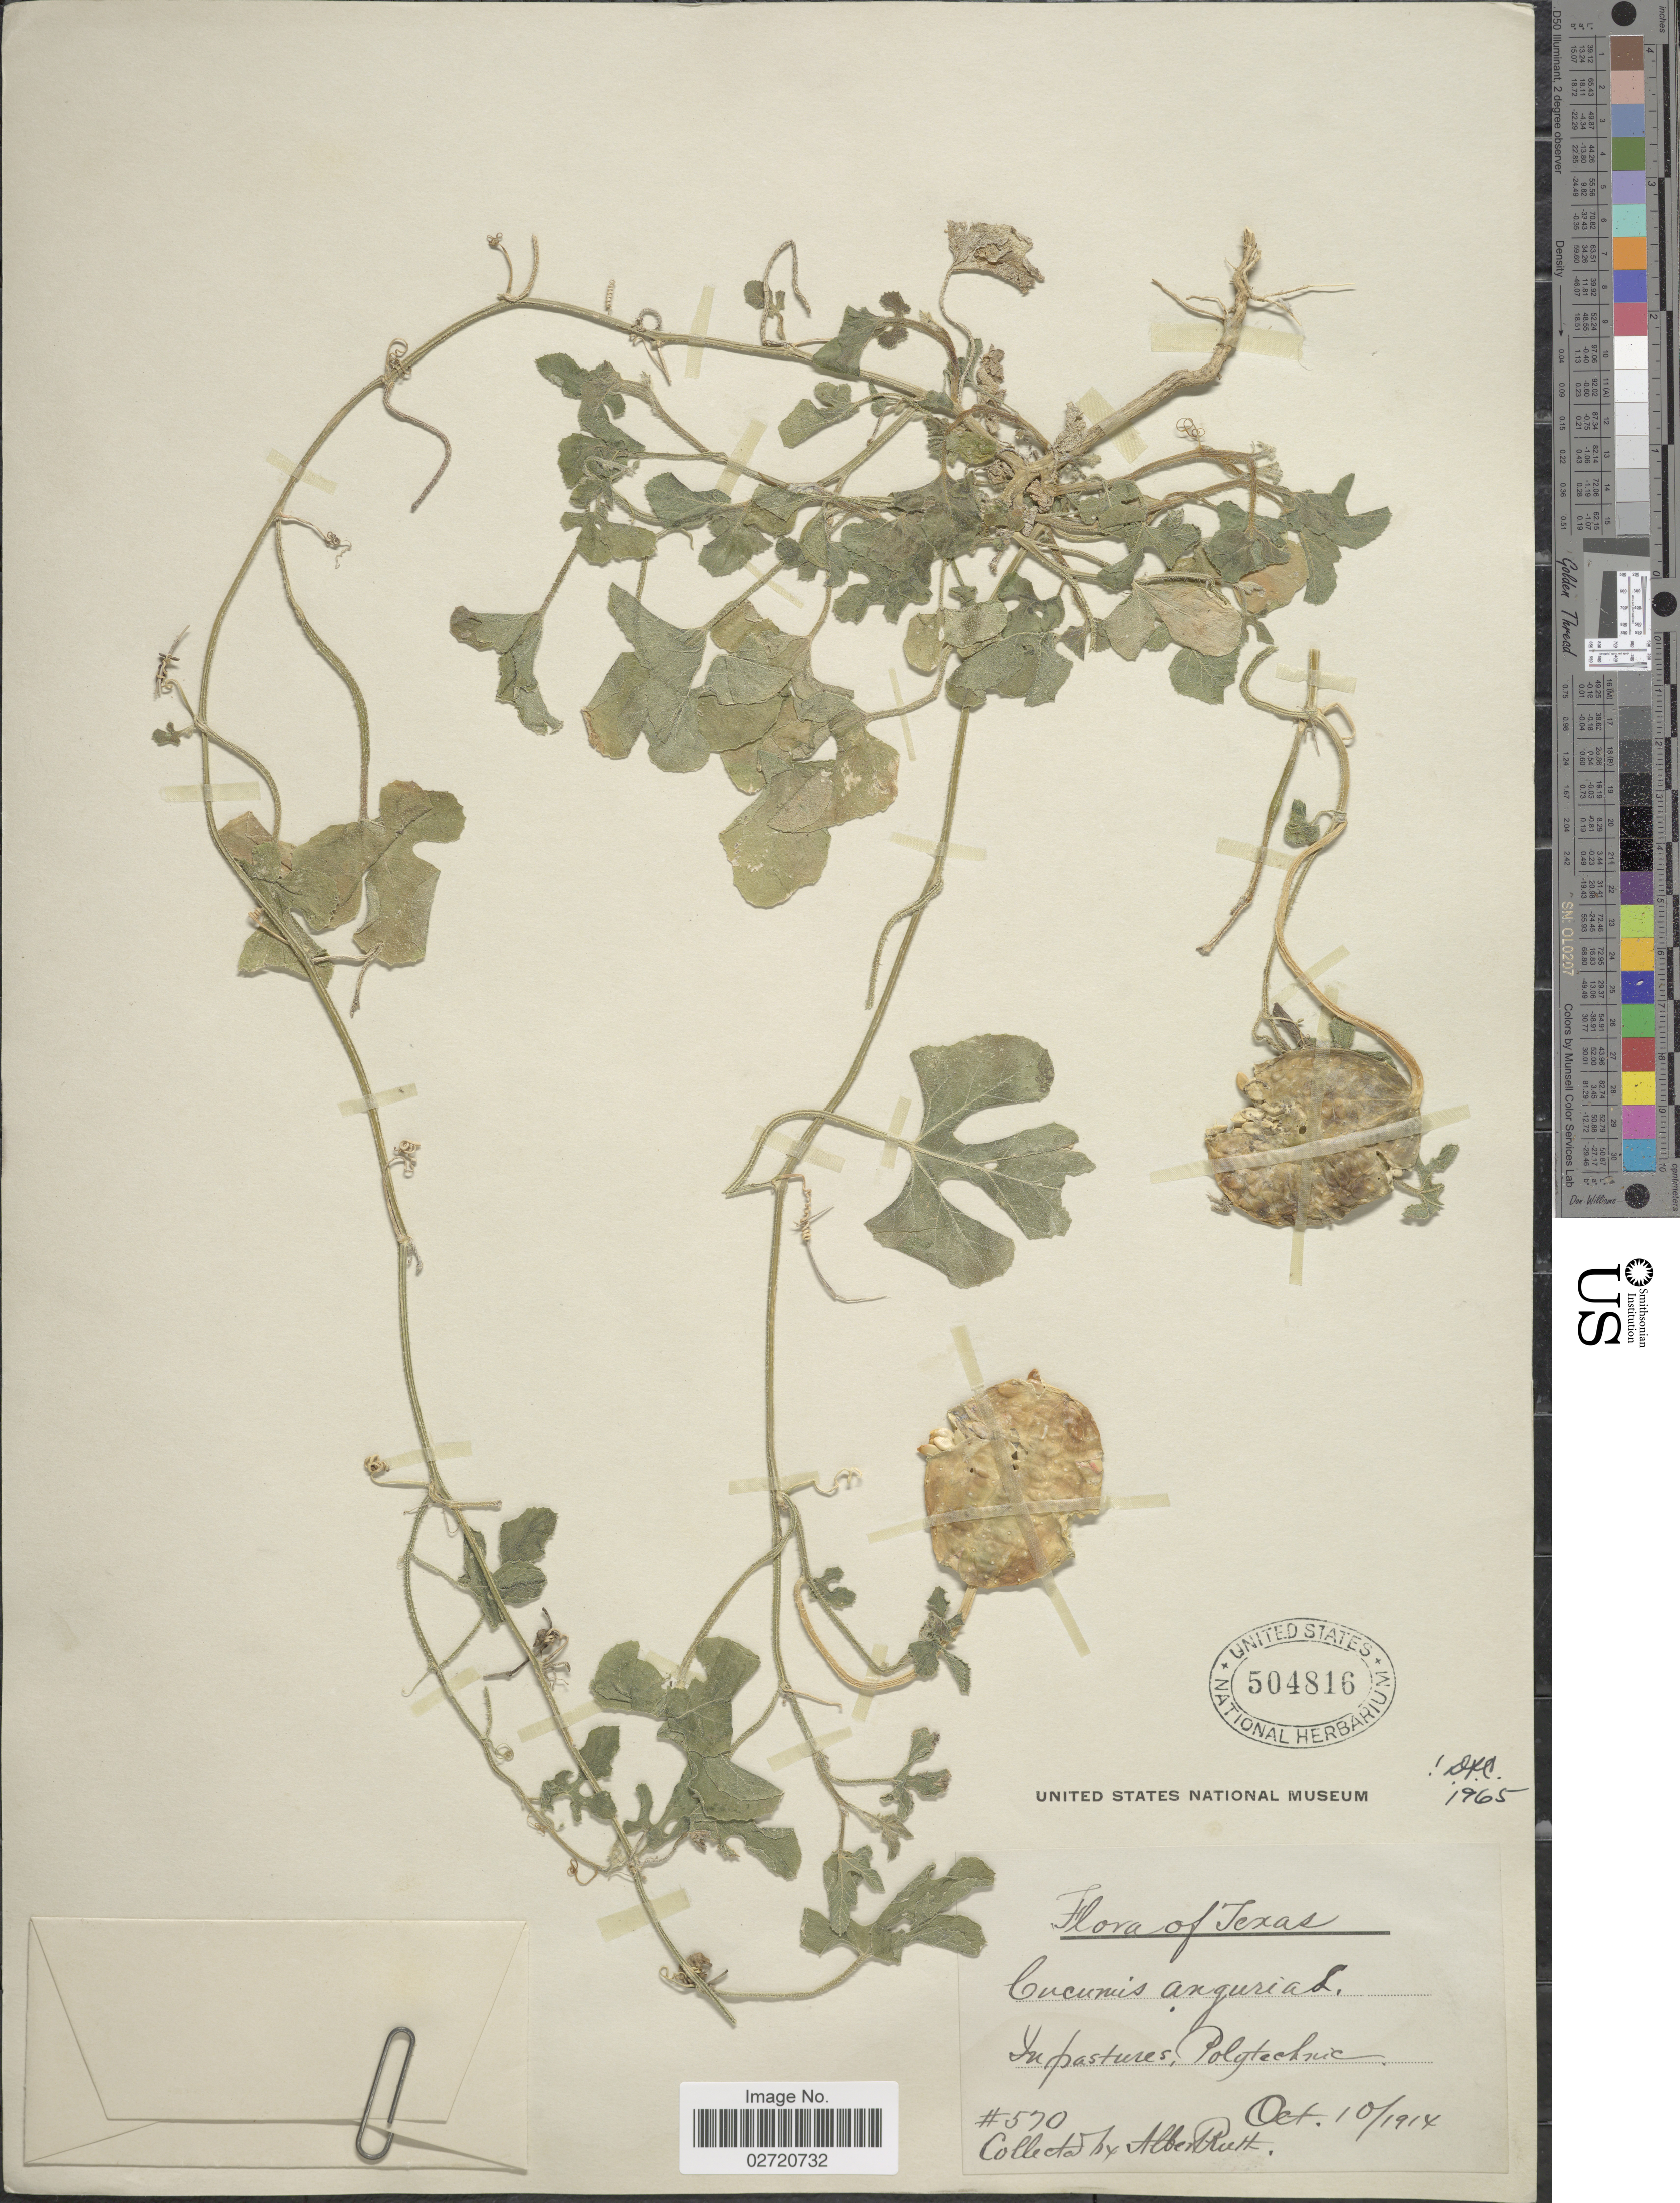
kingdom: Plantae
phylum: Tracheophyta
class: Magnoliopsida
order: Cucurbitales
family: Cucurbitaceae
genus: Cucumis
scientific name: Cucumis anguria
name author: L.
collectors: A. Ruth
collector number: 570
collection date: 1914-10-10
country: United States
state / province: Texas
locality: In pastures, Polytechnic.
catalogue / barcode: US 504816